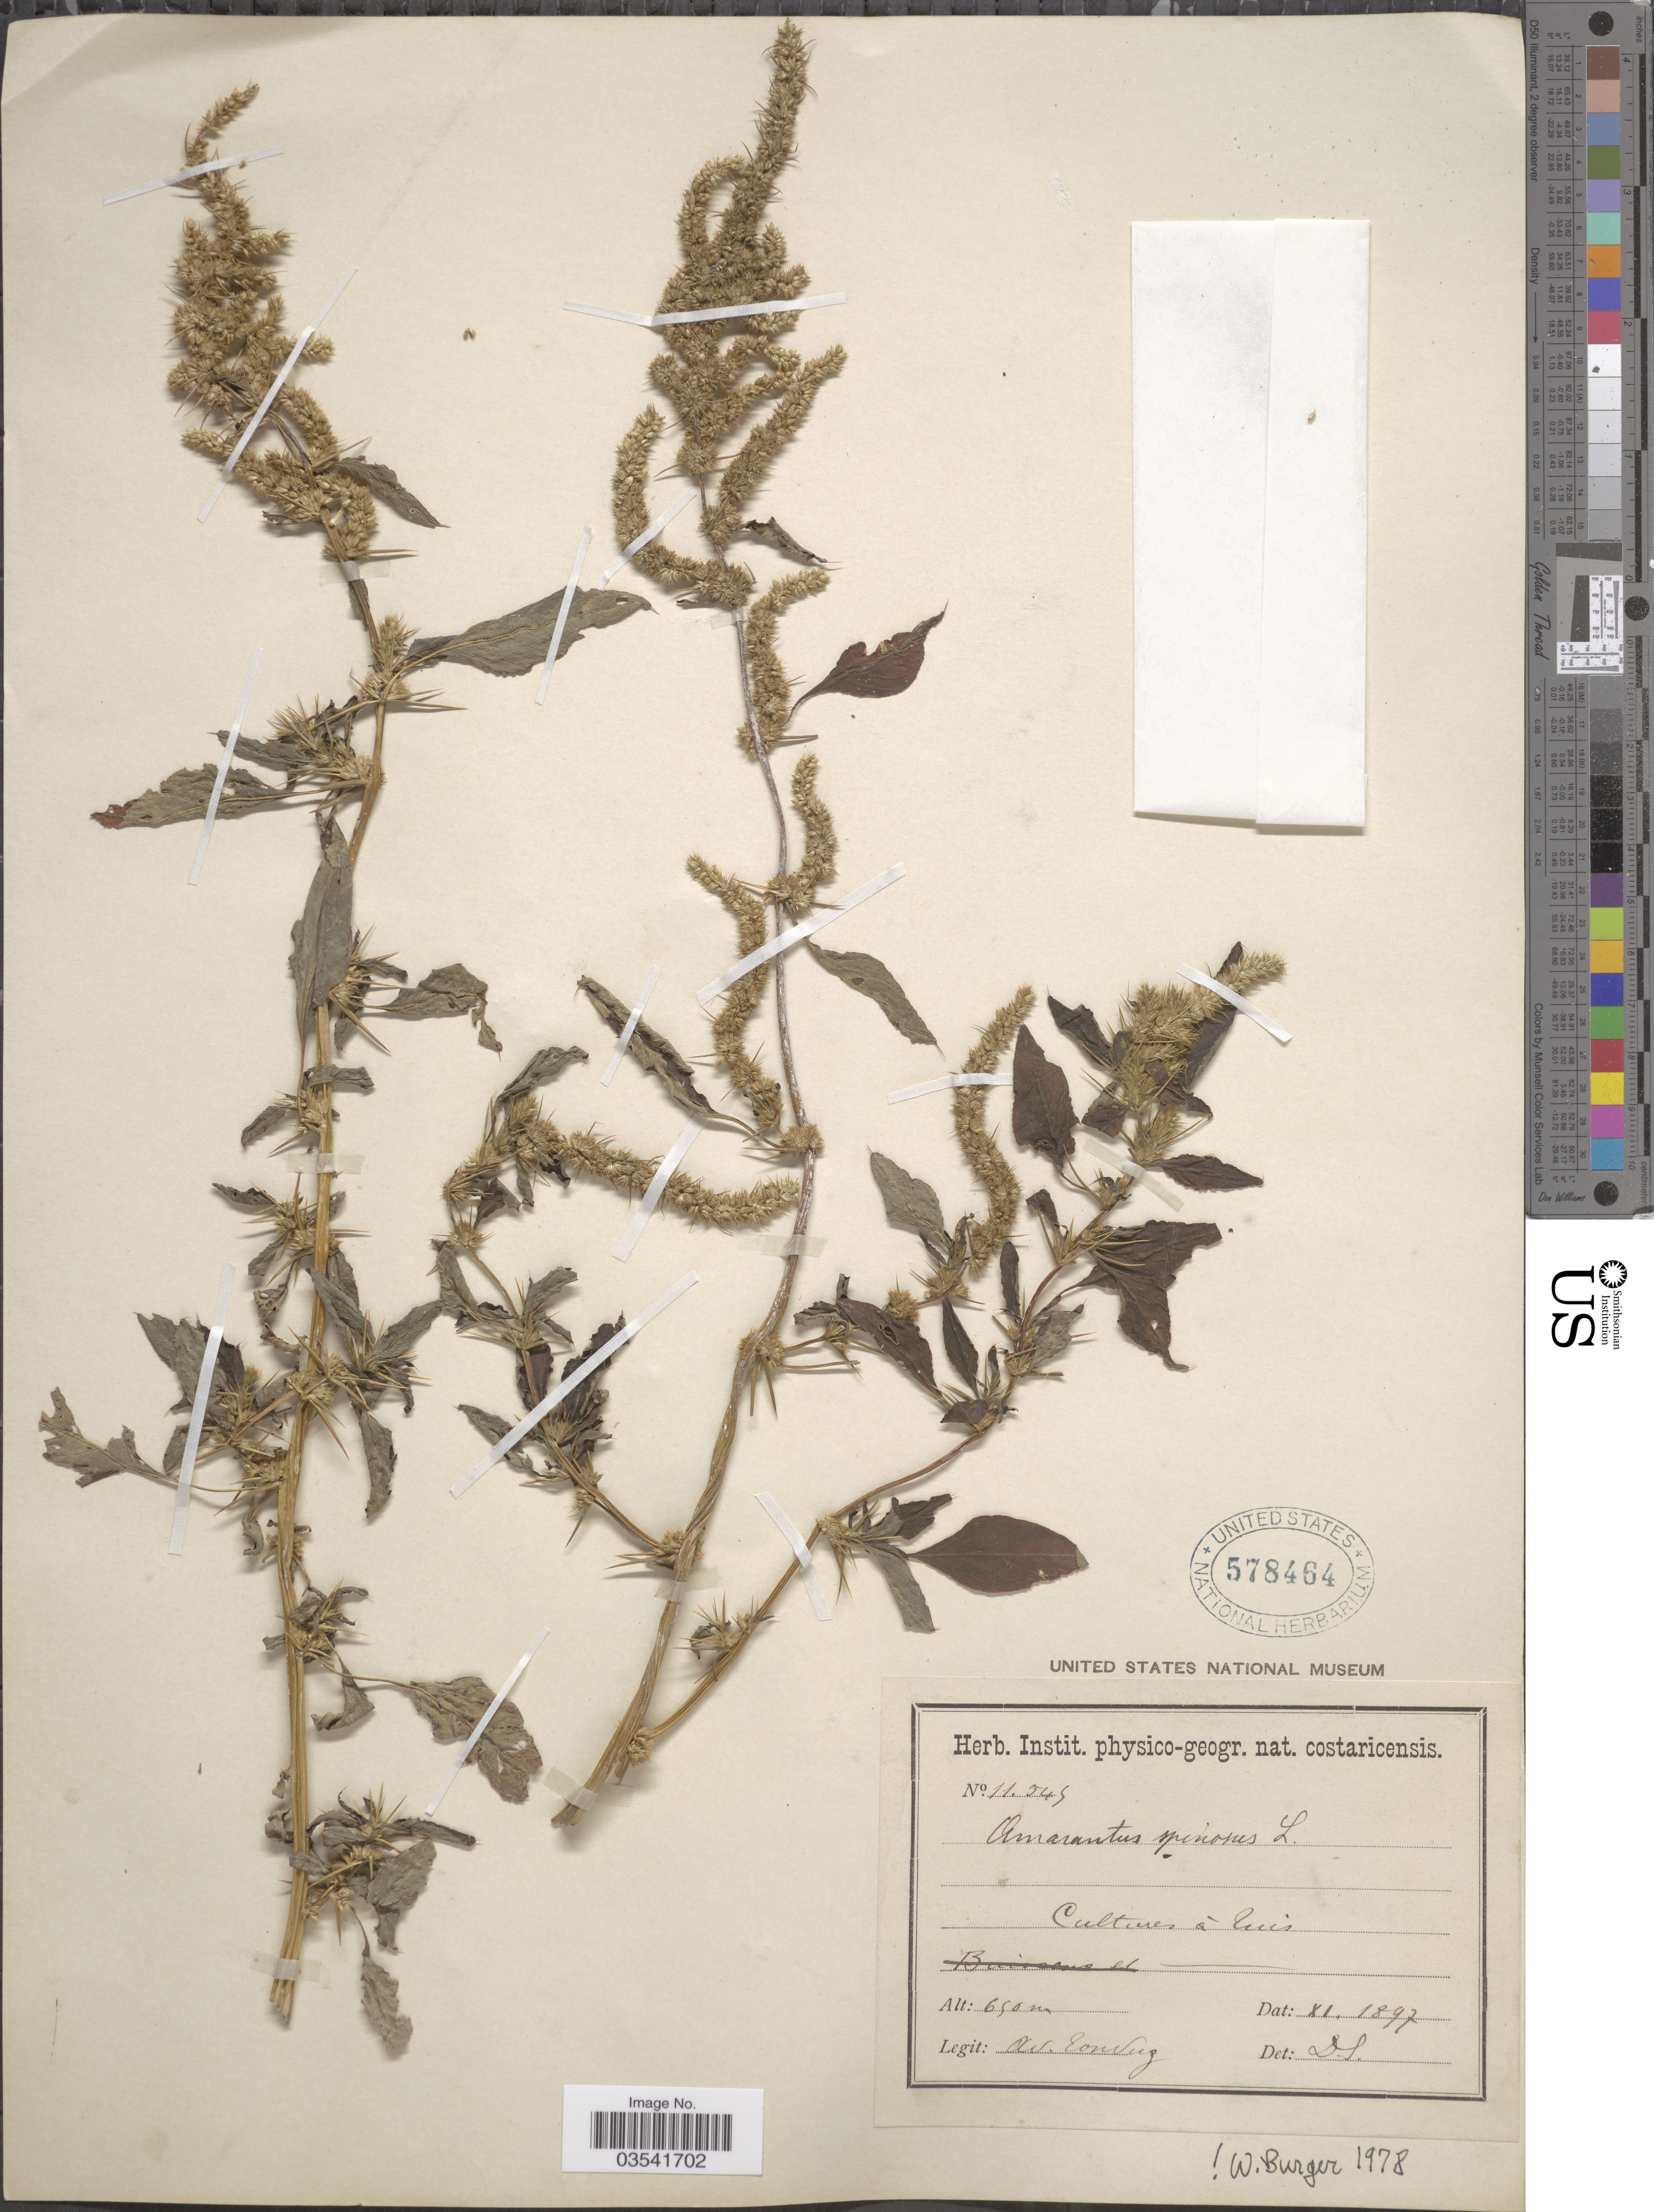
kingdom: Plantae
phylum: Tracheophyta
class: Magnoliopsida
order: Caryophyllales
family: Amaranthaceae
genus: Amaranthus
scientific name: Amaranthus spinosus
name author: L.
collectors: A. Tonduz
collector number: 11545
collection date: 1897-11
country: Costa Rica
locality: Cultures á Tuis.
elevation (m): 650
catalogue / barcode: US 578464